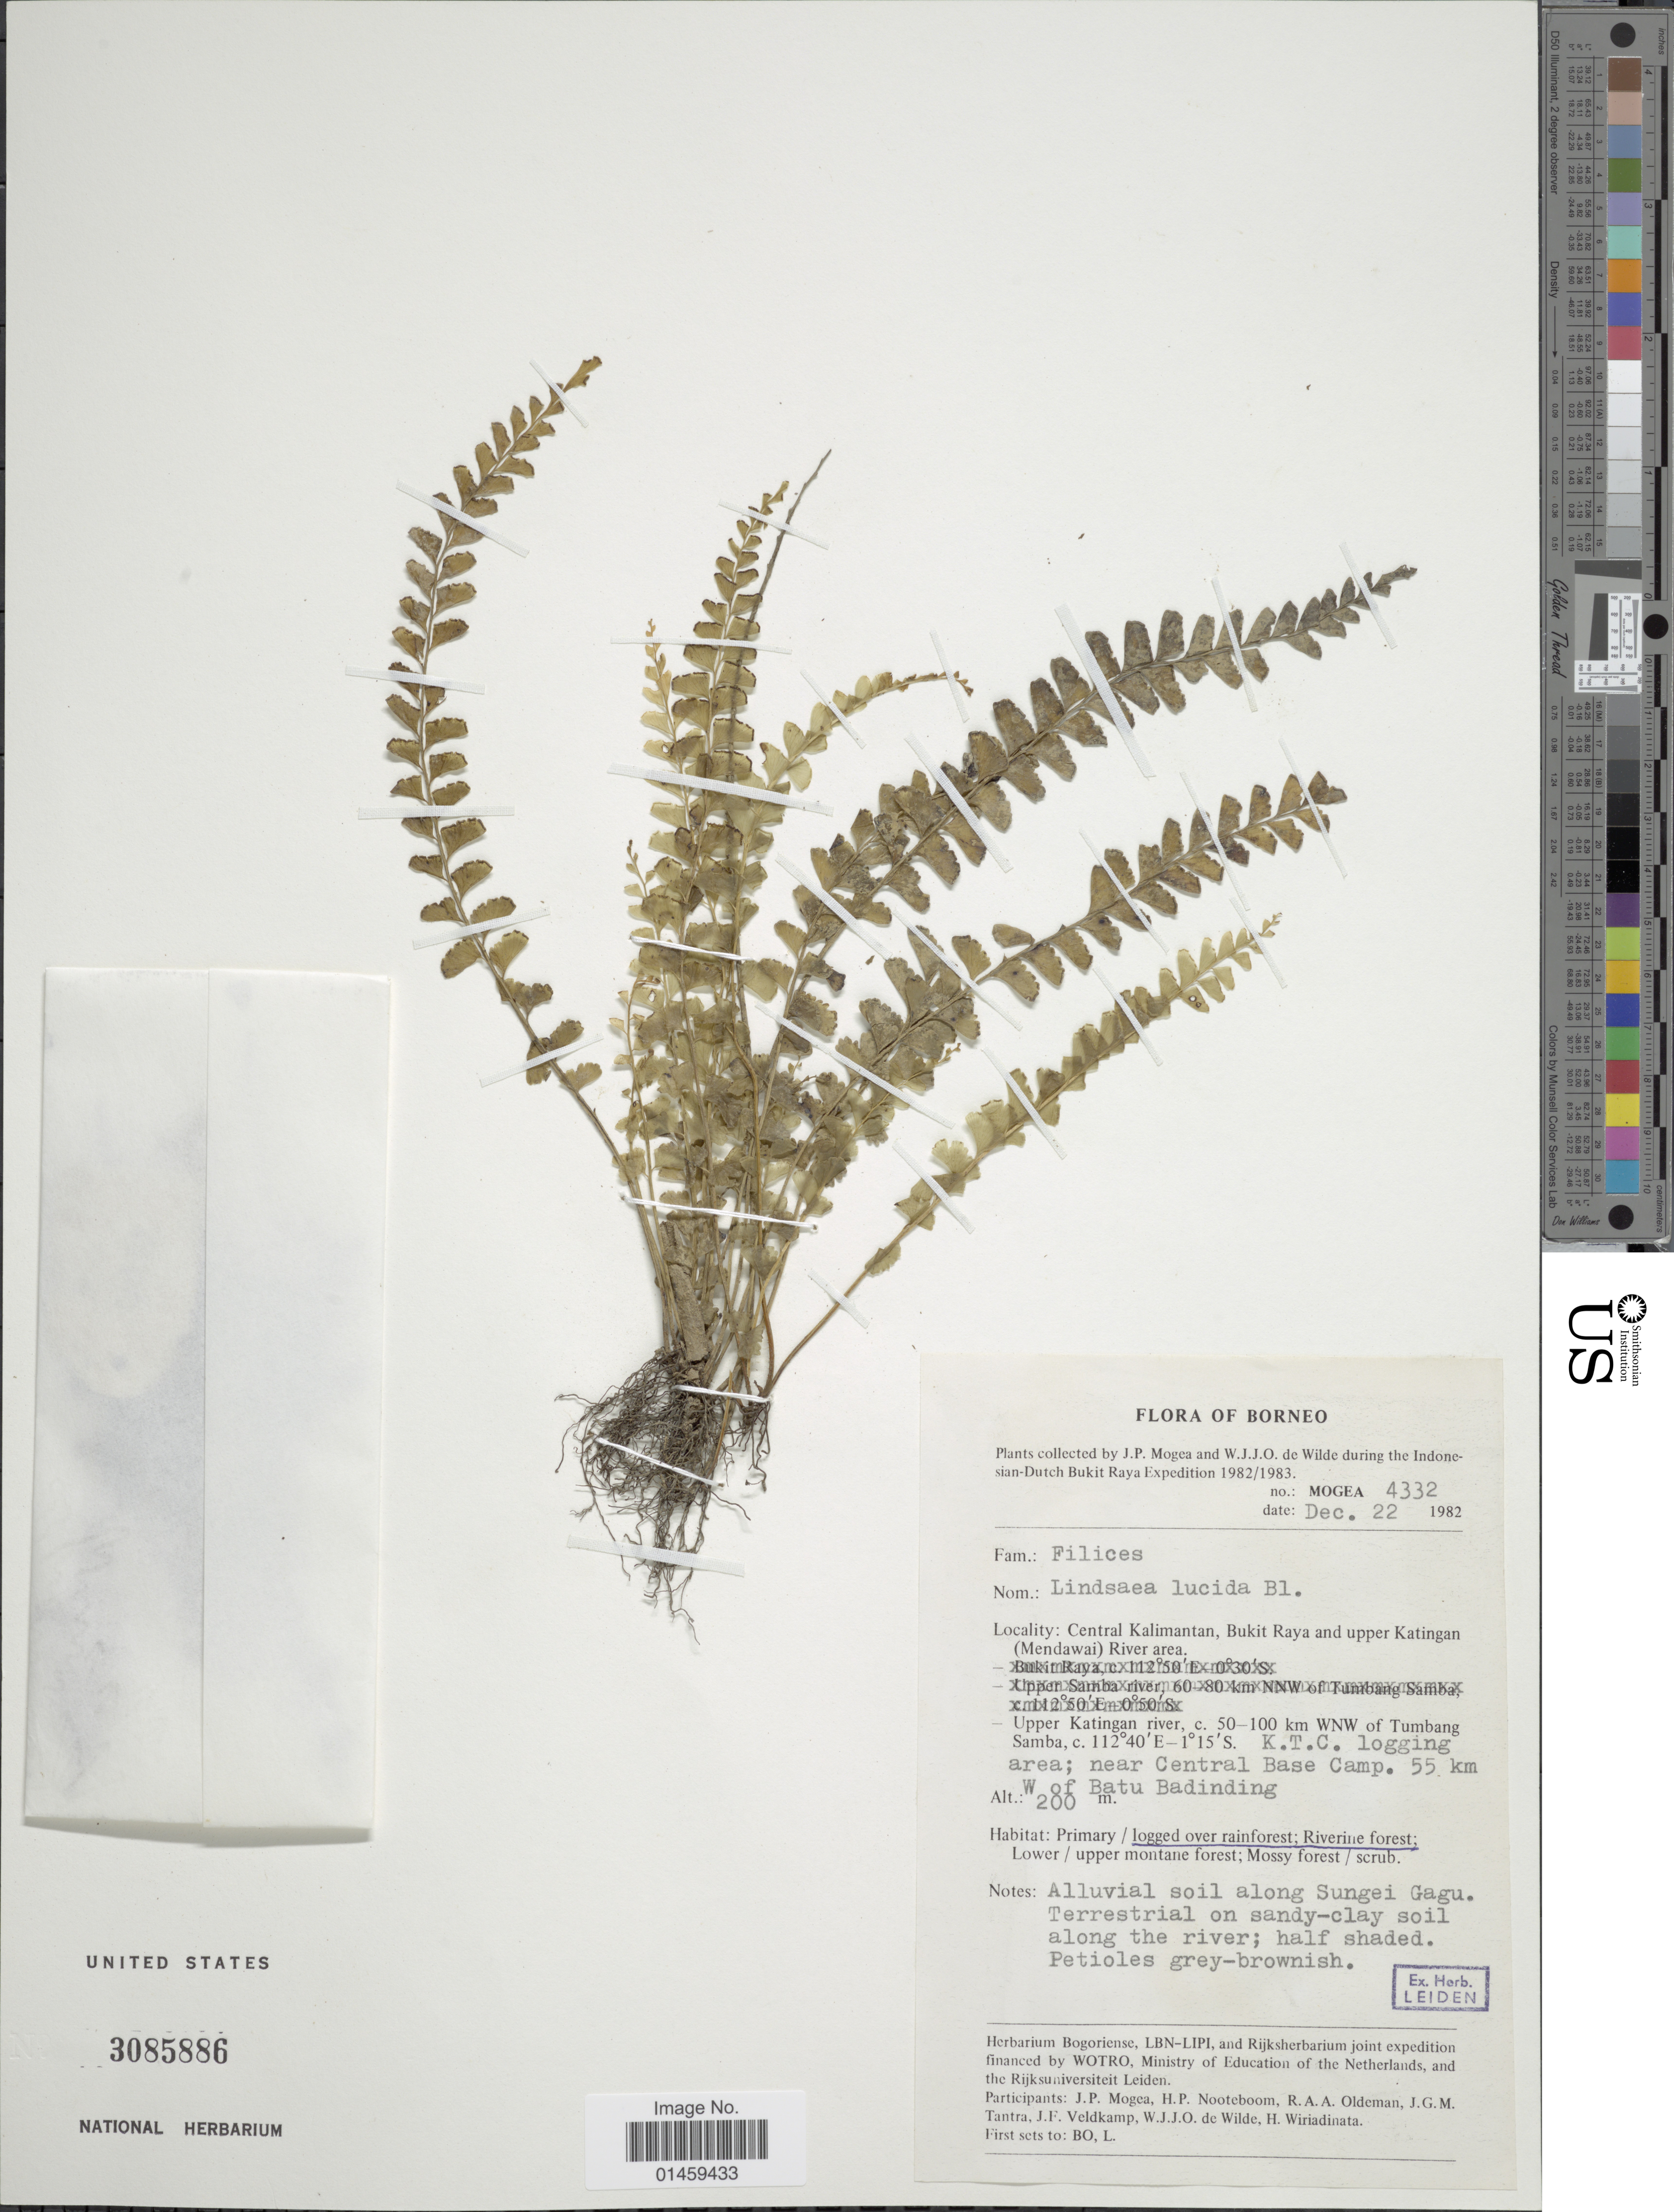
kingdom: Plantae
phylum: Tracheophyta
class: Polypodiopsida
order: Polypodiales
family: Lindsaeaceae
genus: Lindsaea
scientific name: Lindsaea lucida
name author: Blume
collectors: Mogea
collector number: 4332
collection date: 1982-12-22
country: Indonesia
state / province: Kalimantan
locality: Central Kalimantan, Bukit Raya and upper Katingan (Mendawai) River area. Upper Katingan river, c. 50-100 km WNW of Tumbang Samb. K.T.C. logging area; near Central Base Camp. 55 km W of Batu Badinding. Borneo.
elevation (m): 200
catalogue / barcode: US 3085886